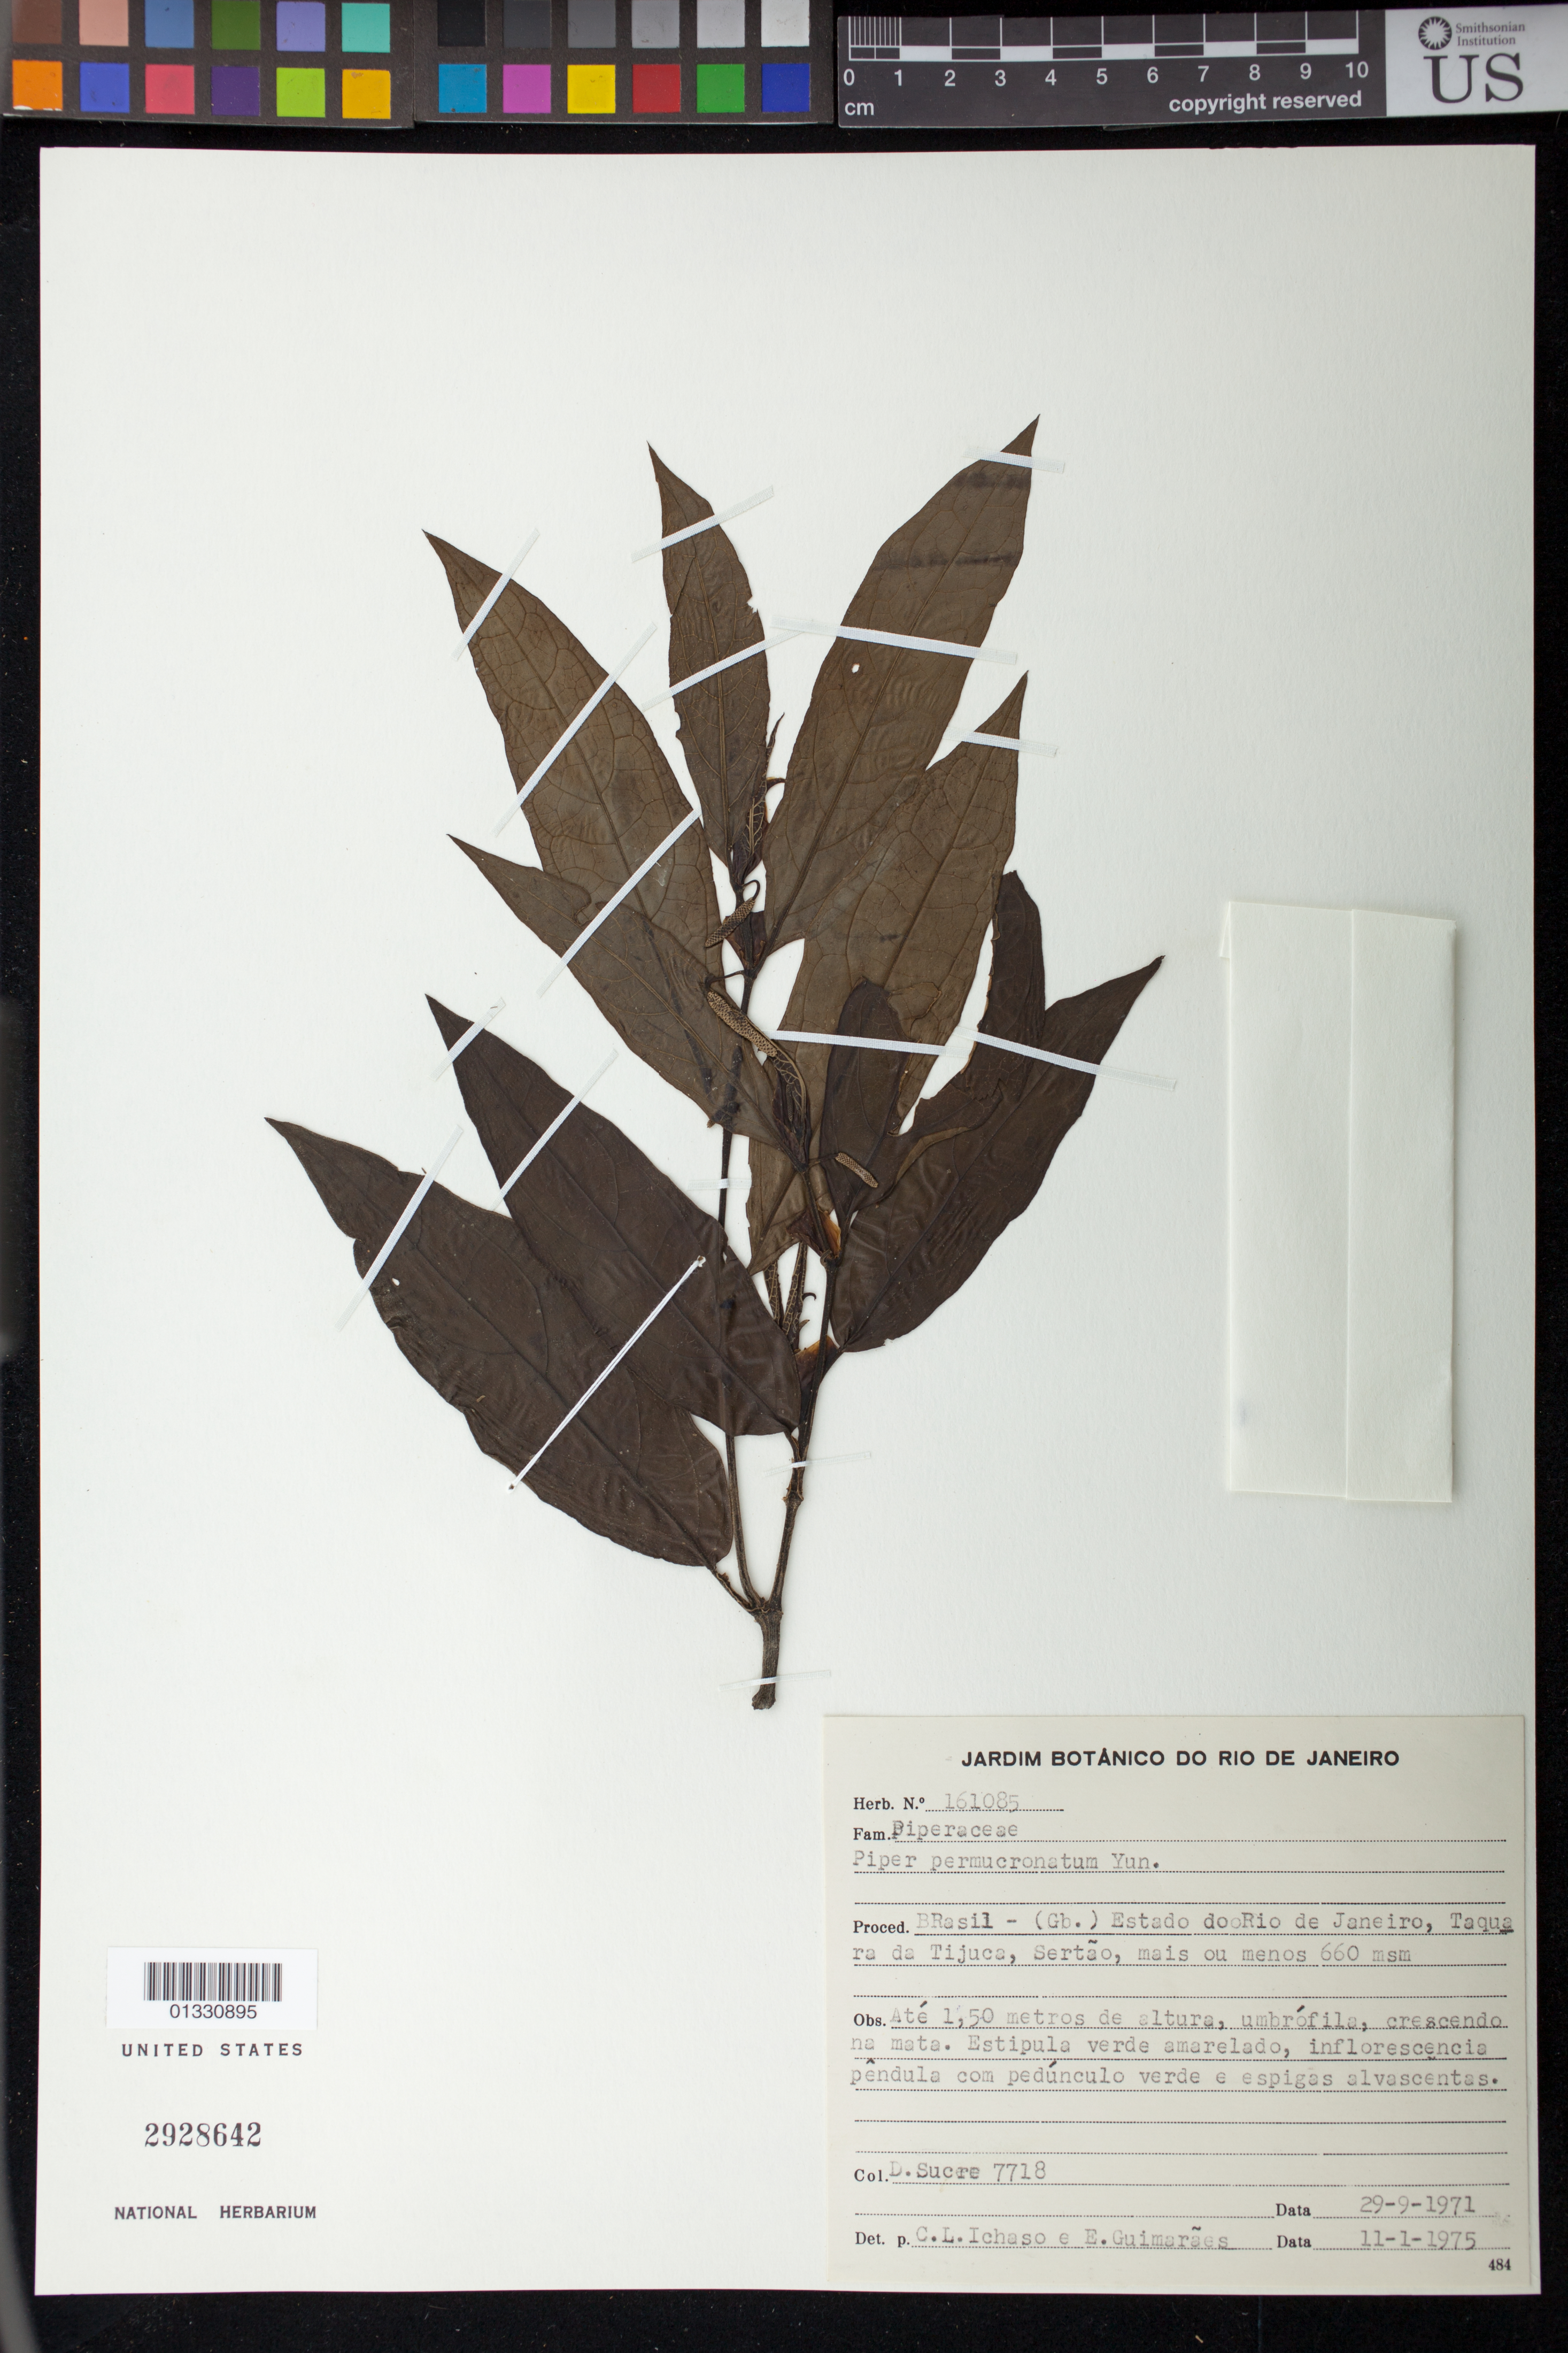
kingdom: Plantae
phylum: Tracheophyta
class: Magnoliopsida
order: Piperales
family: Piperaceae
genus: Piper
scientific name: Piper permucronatum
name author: Yunck.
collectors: D. Sucre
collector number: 7718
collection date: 1971-09-29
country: Brazil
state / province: Rio de Janeiro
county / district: Rio de Janeiro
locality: Taquara da Tijuca, Sertão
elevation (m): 660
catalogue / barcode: US 2928642